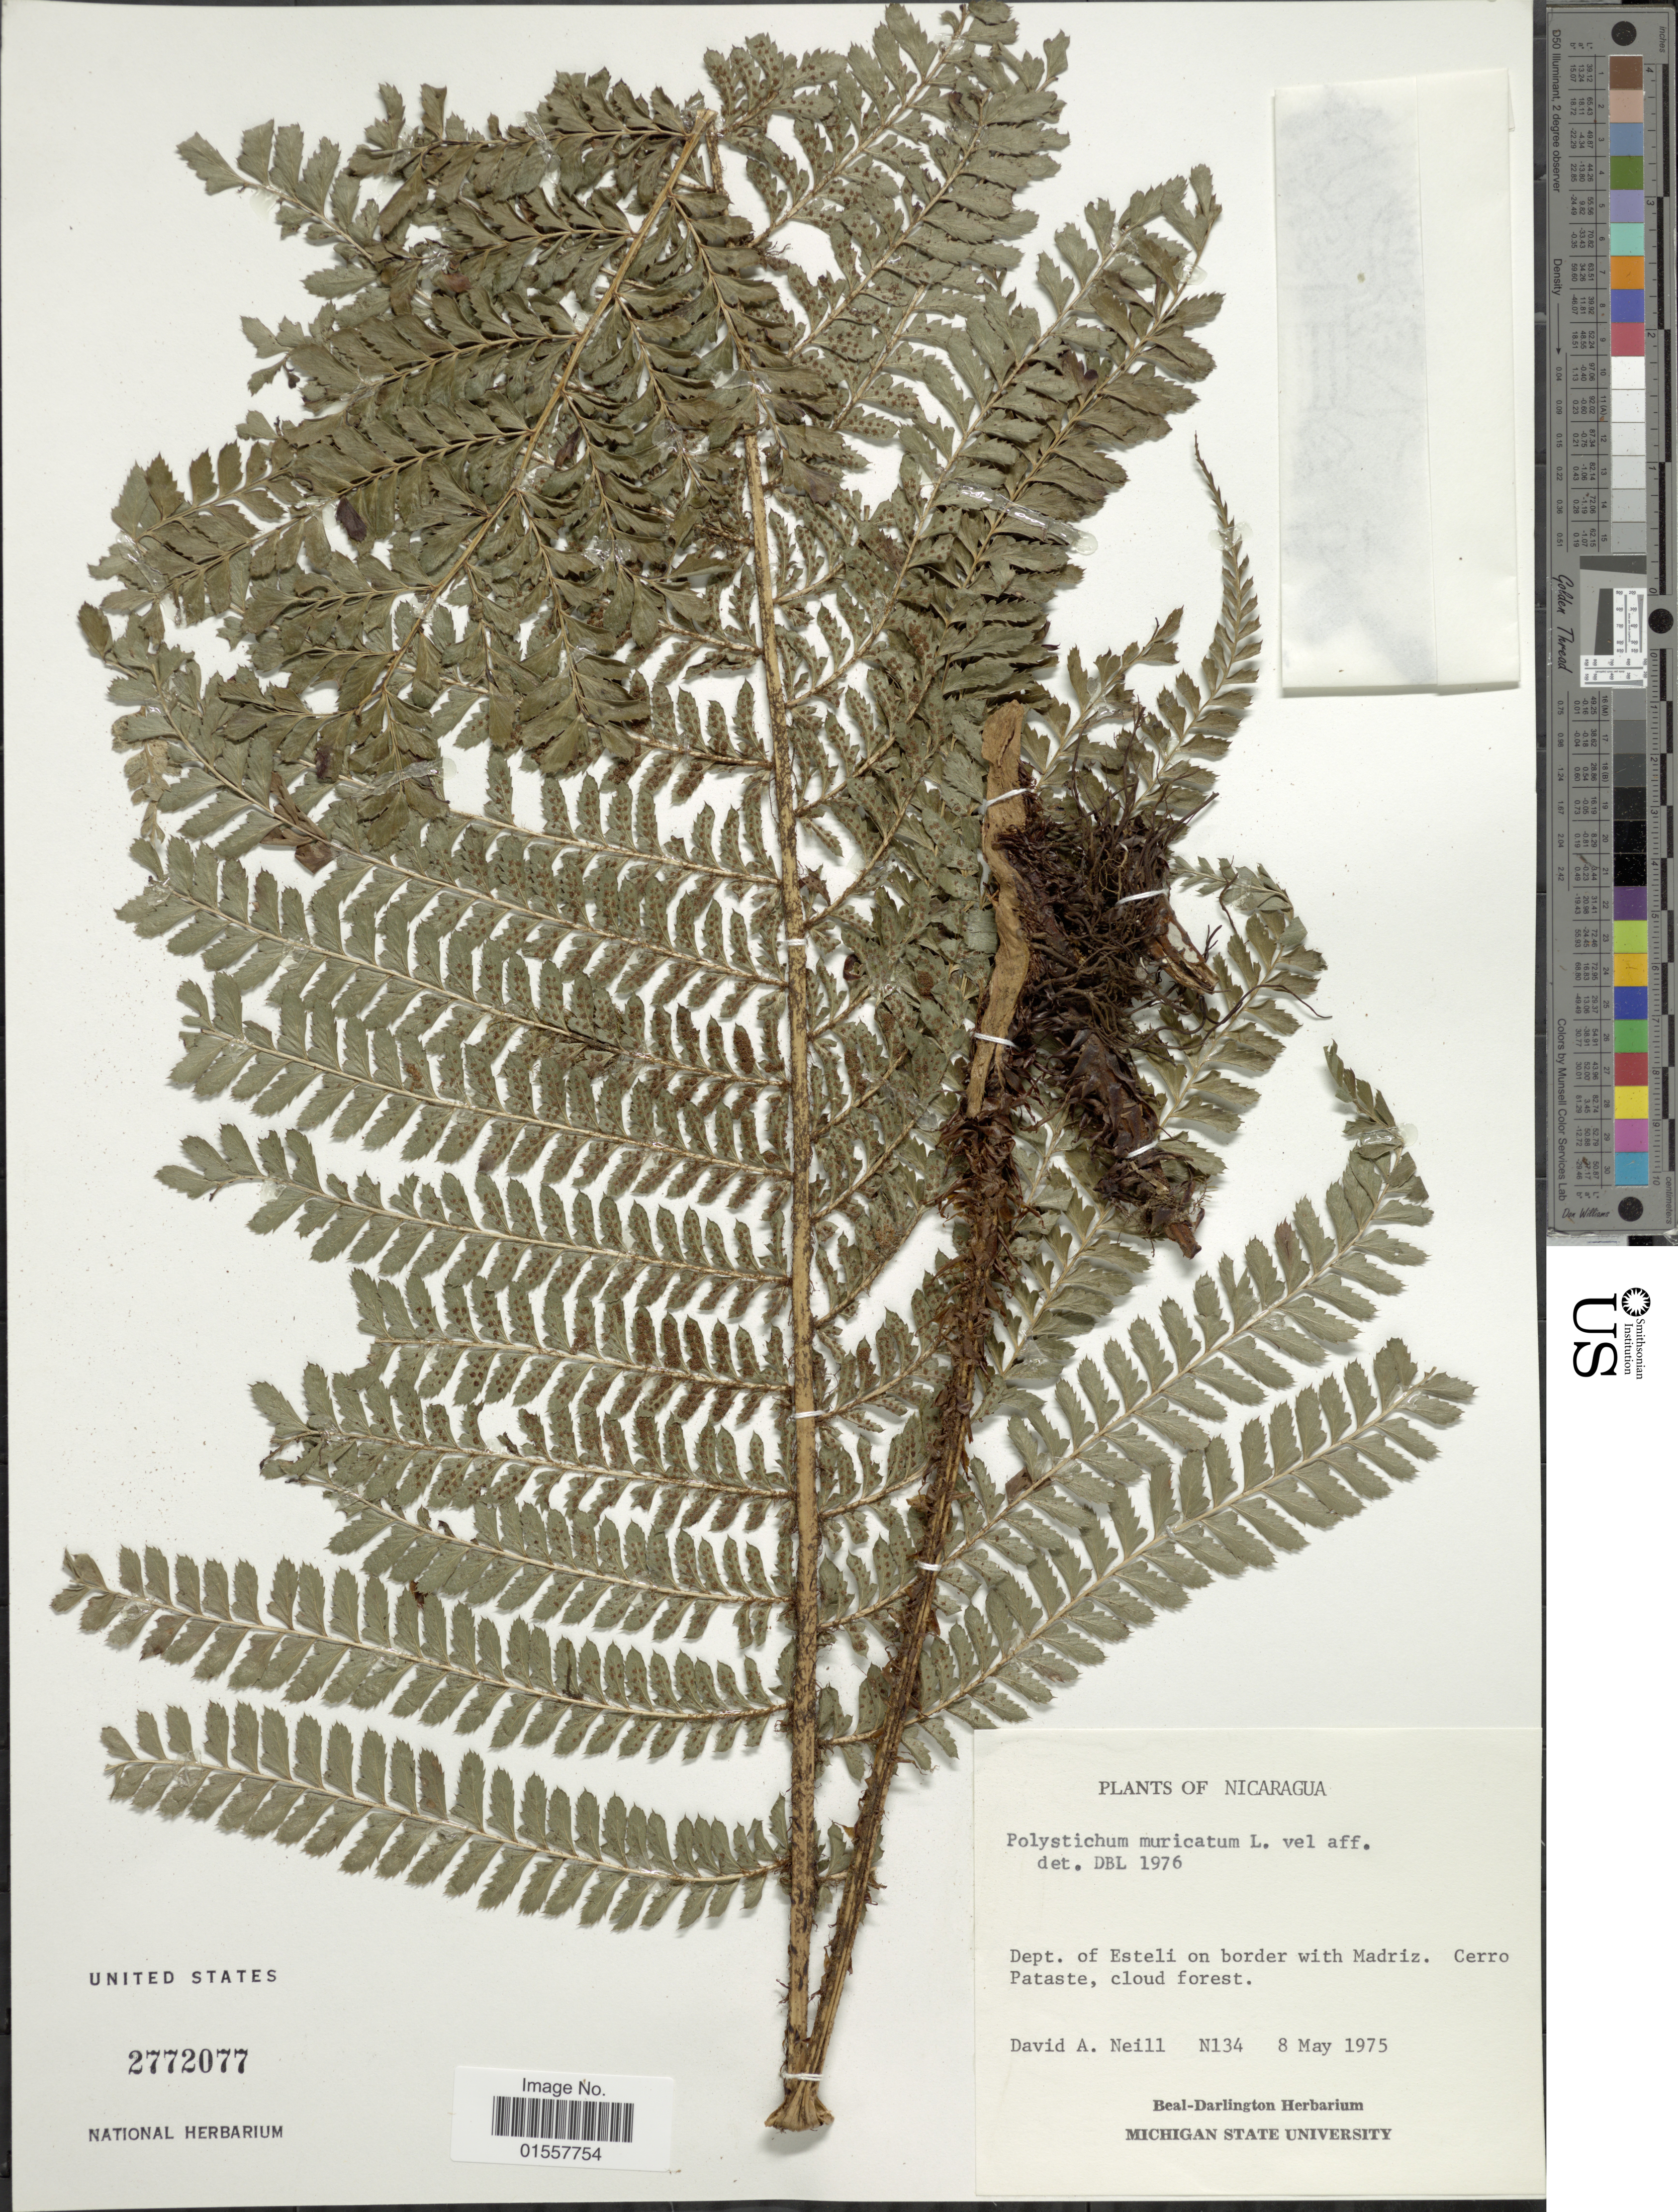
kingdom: Plantae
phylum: Tracheophyta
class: Polypodiopsida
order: Polypodiales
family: Dryopteridaceae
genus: Polystichum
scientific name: Polystichum muricatum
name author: (L.) Fée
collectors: D. A. Neill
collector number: N134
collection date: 1975-05-08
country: Nicaragua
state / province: Esteli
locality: Dept. Esteli on border with Madriz, Cerro Pataste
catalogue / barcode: US 2772077